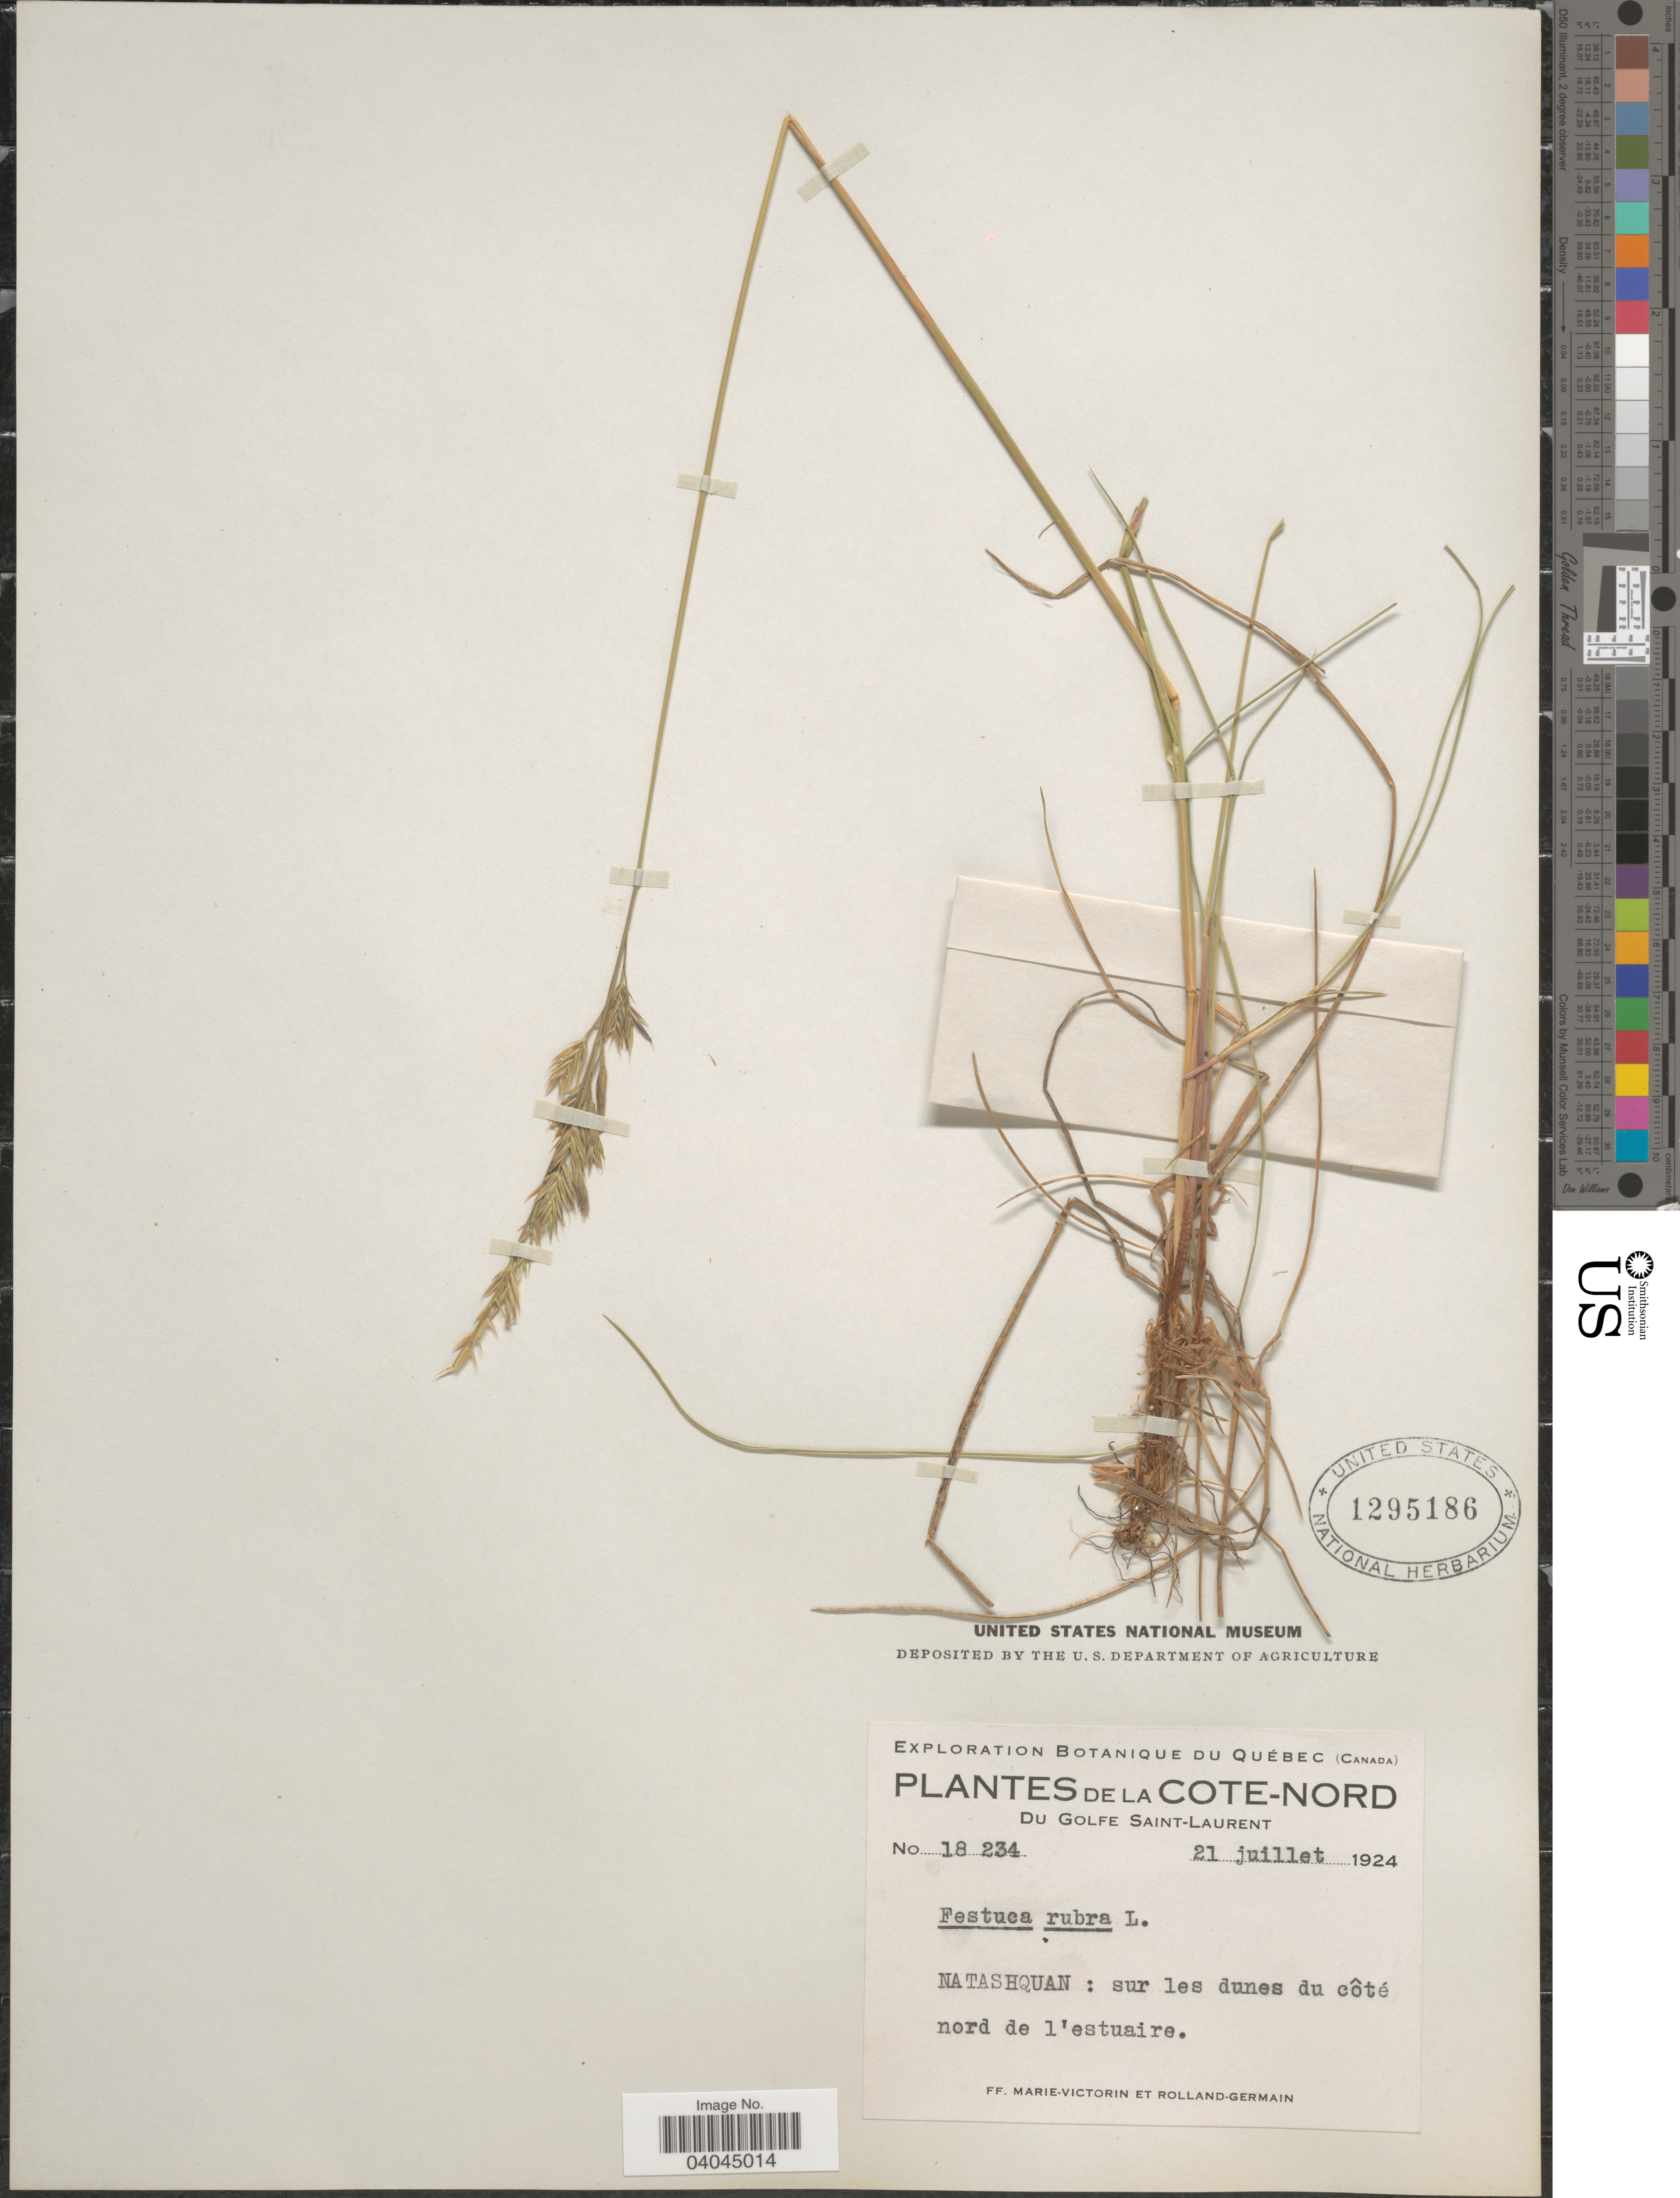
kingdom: Plantae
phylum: Tracheophyta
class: Liliopsida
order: Poales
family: Poaceae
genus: Festuca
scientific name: Festuca rubra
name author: L.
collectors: F. Marie-Victorin & Rolland-Germain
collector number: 18234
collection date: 1924-07-21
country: Canada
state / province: Quebec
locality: Cote-Nord. Du Golfe Saint-Laurent. Natashquan: sur les dunes du côté nord de l'estuaire.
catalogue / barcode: US 1295186